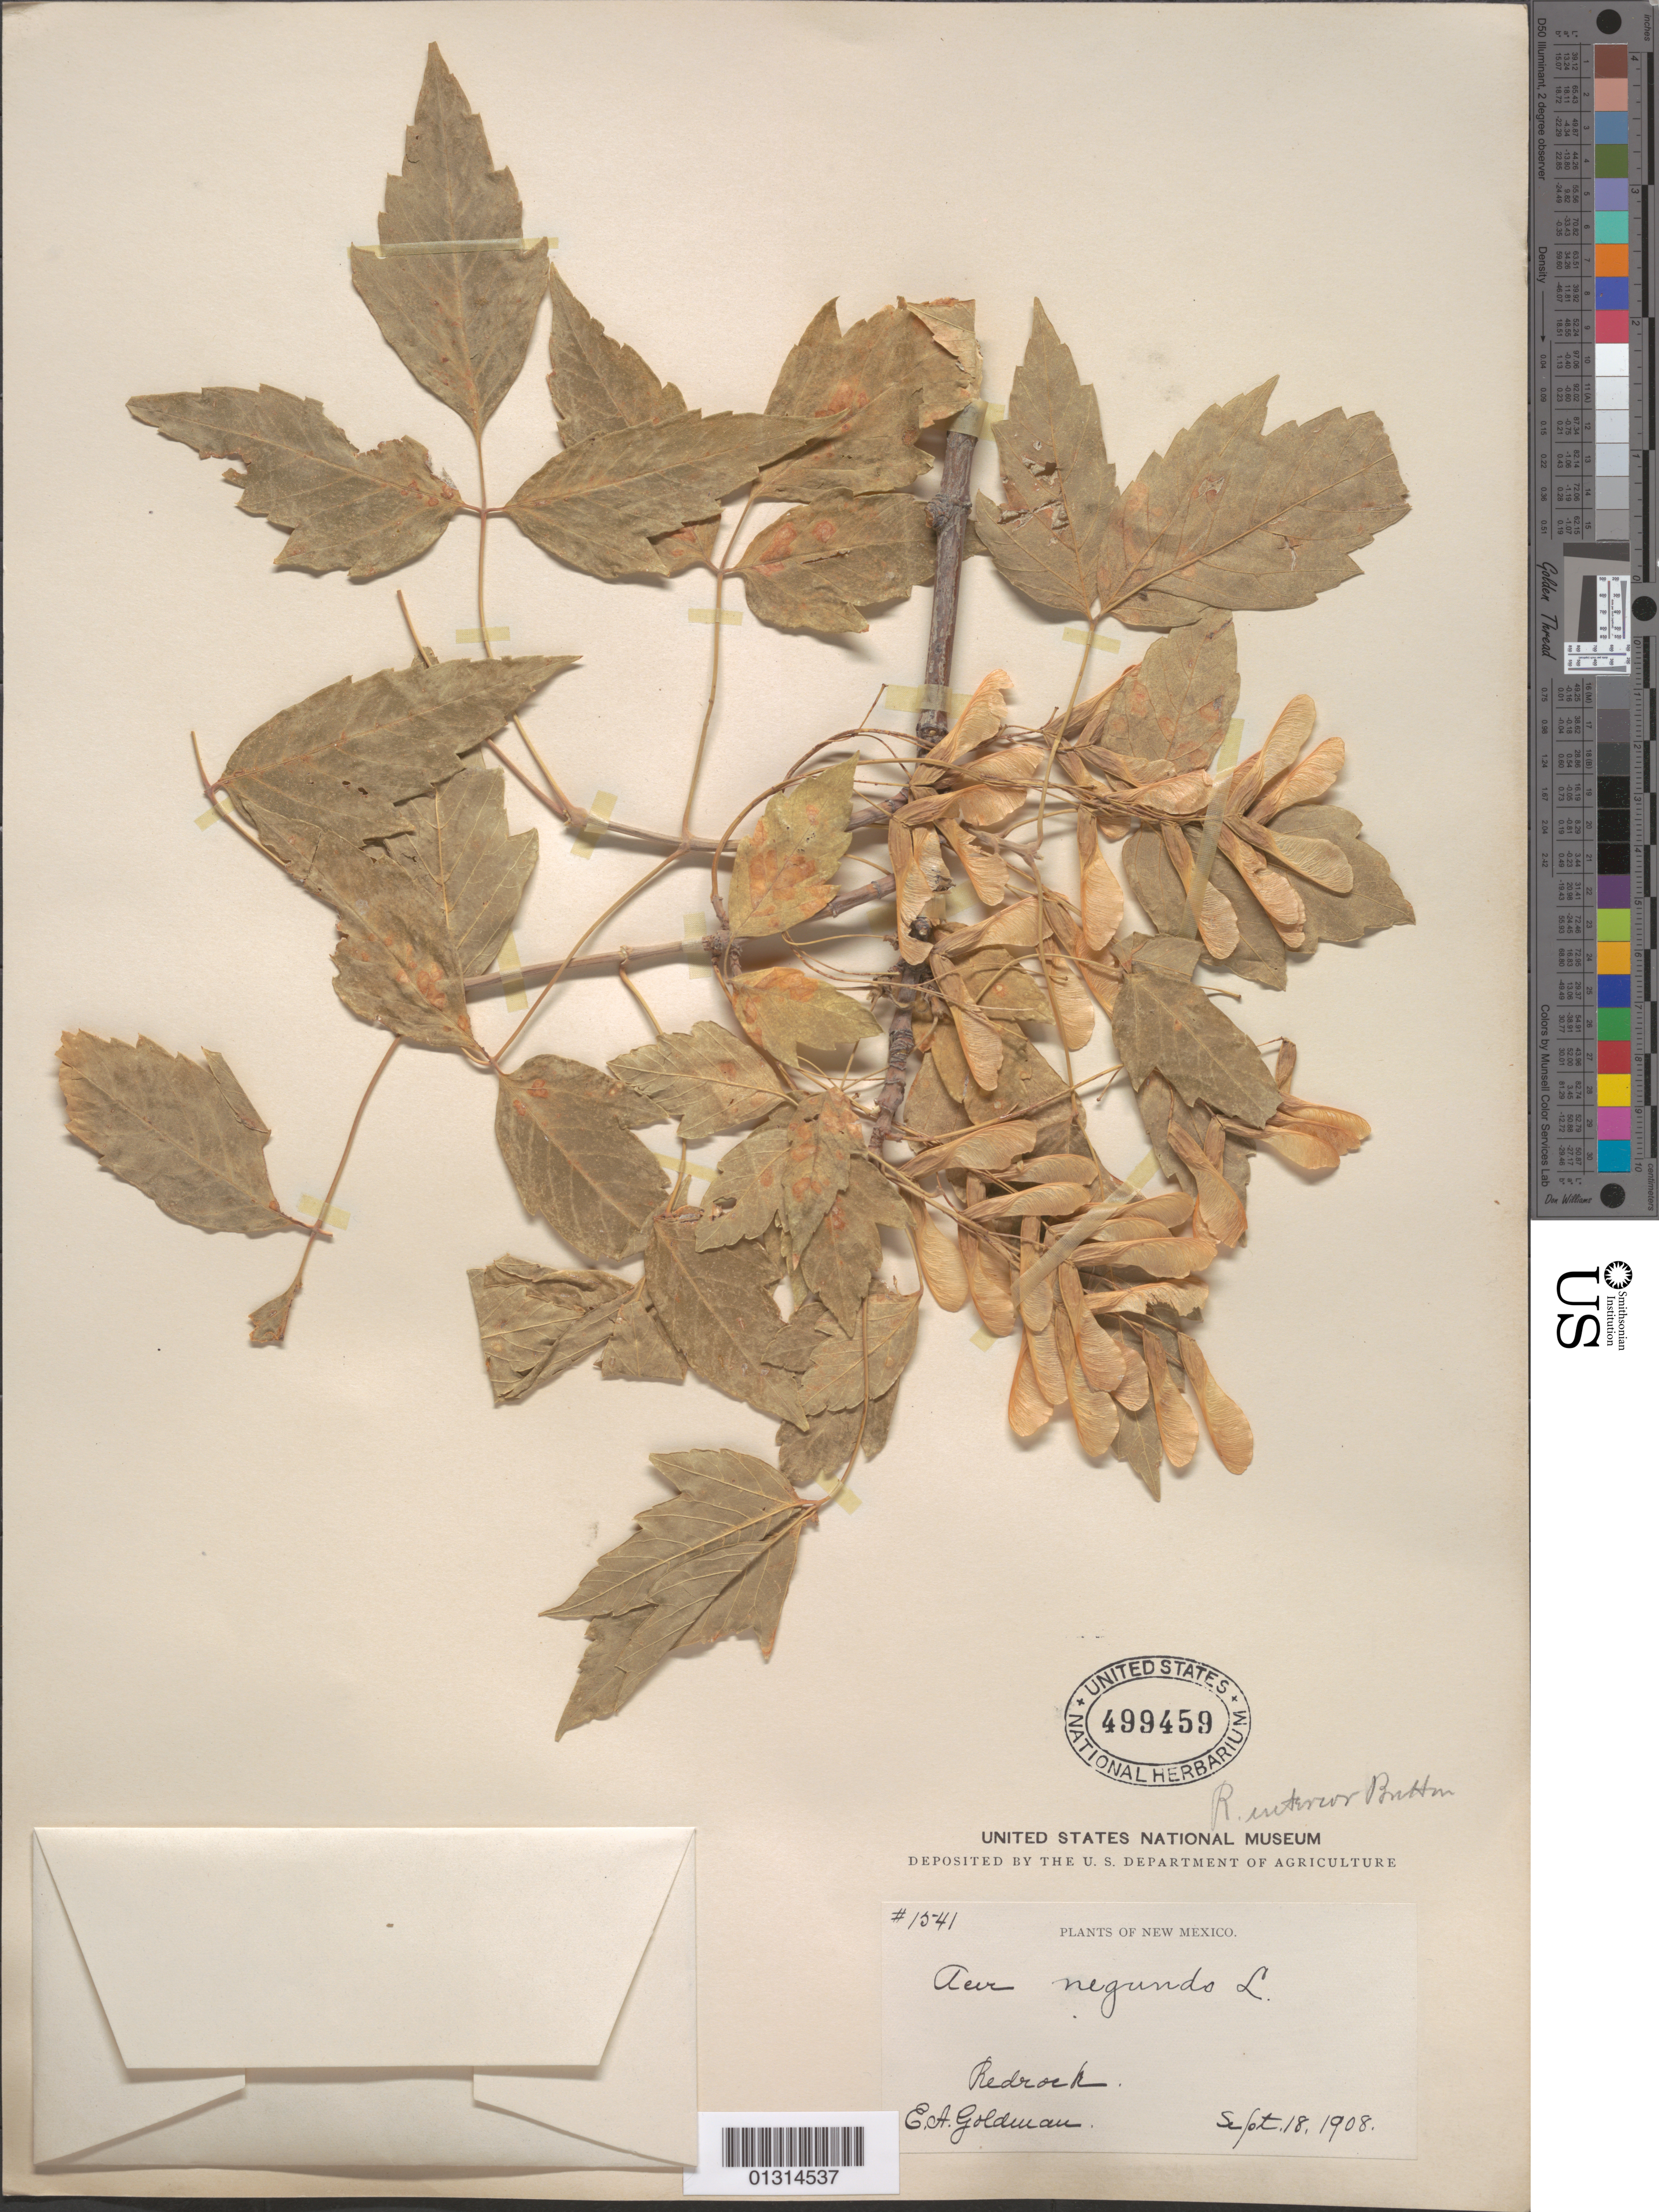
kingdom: Plantae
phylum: Tracheophyta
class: Magnoliopsida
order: Sapindales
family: Sapindaceae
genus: Acer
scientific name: Acer negundo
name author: L.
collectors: E. A. Goldman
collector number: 1541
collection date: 1908-09-18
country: United States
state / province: New Mexico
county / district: Grant County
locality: Redrock.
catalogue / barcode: US 499459